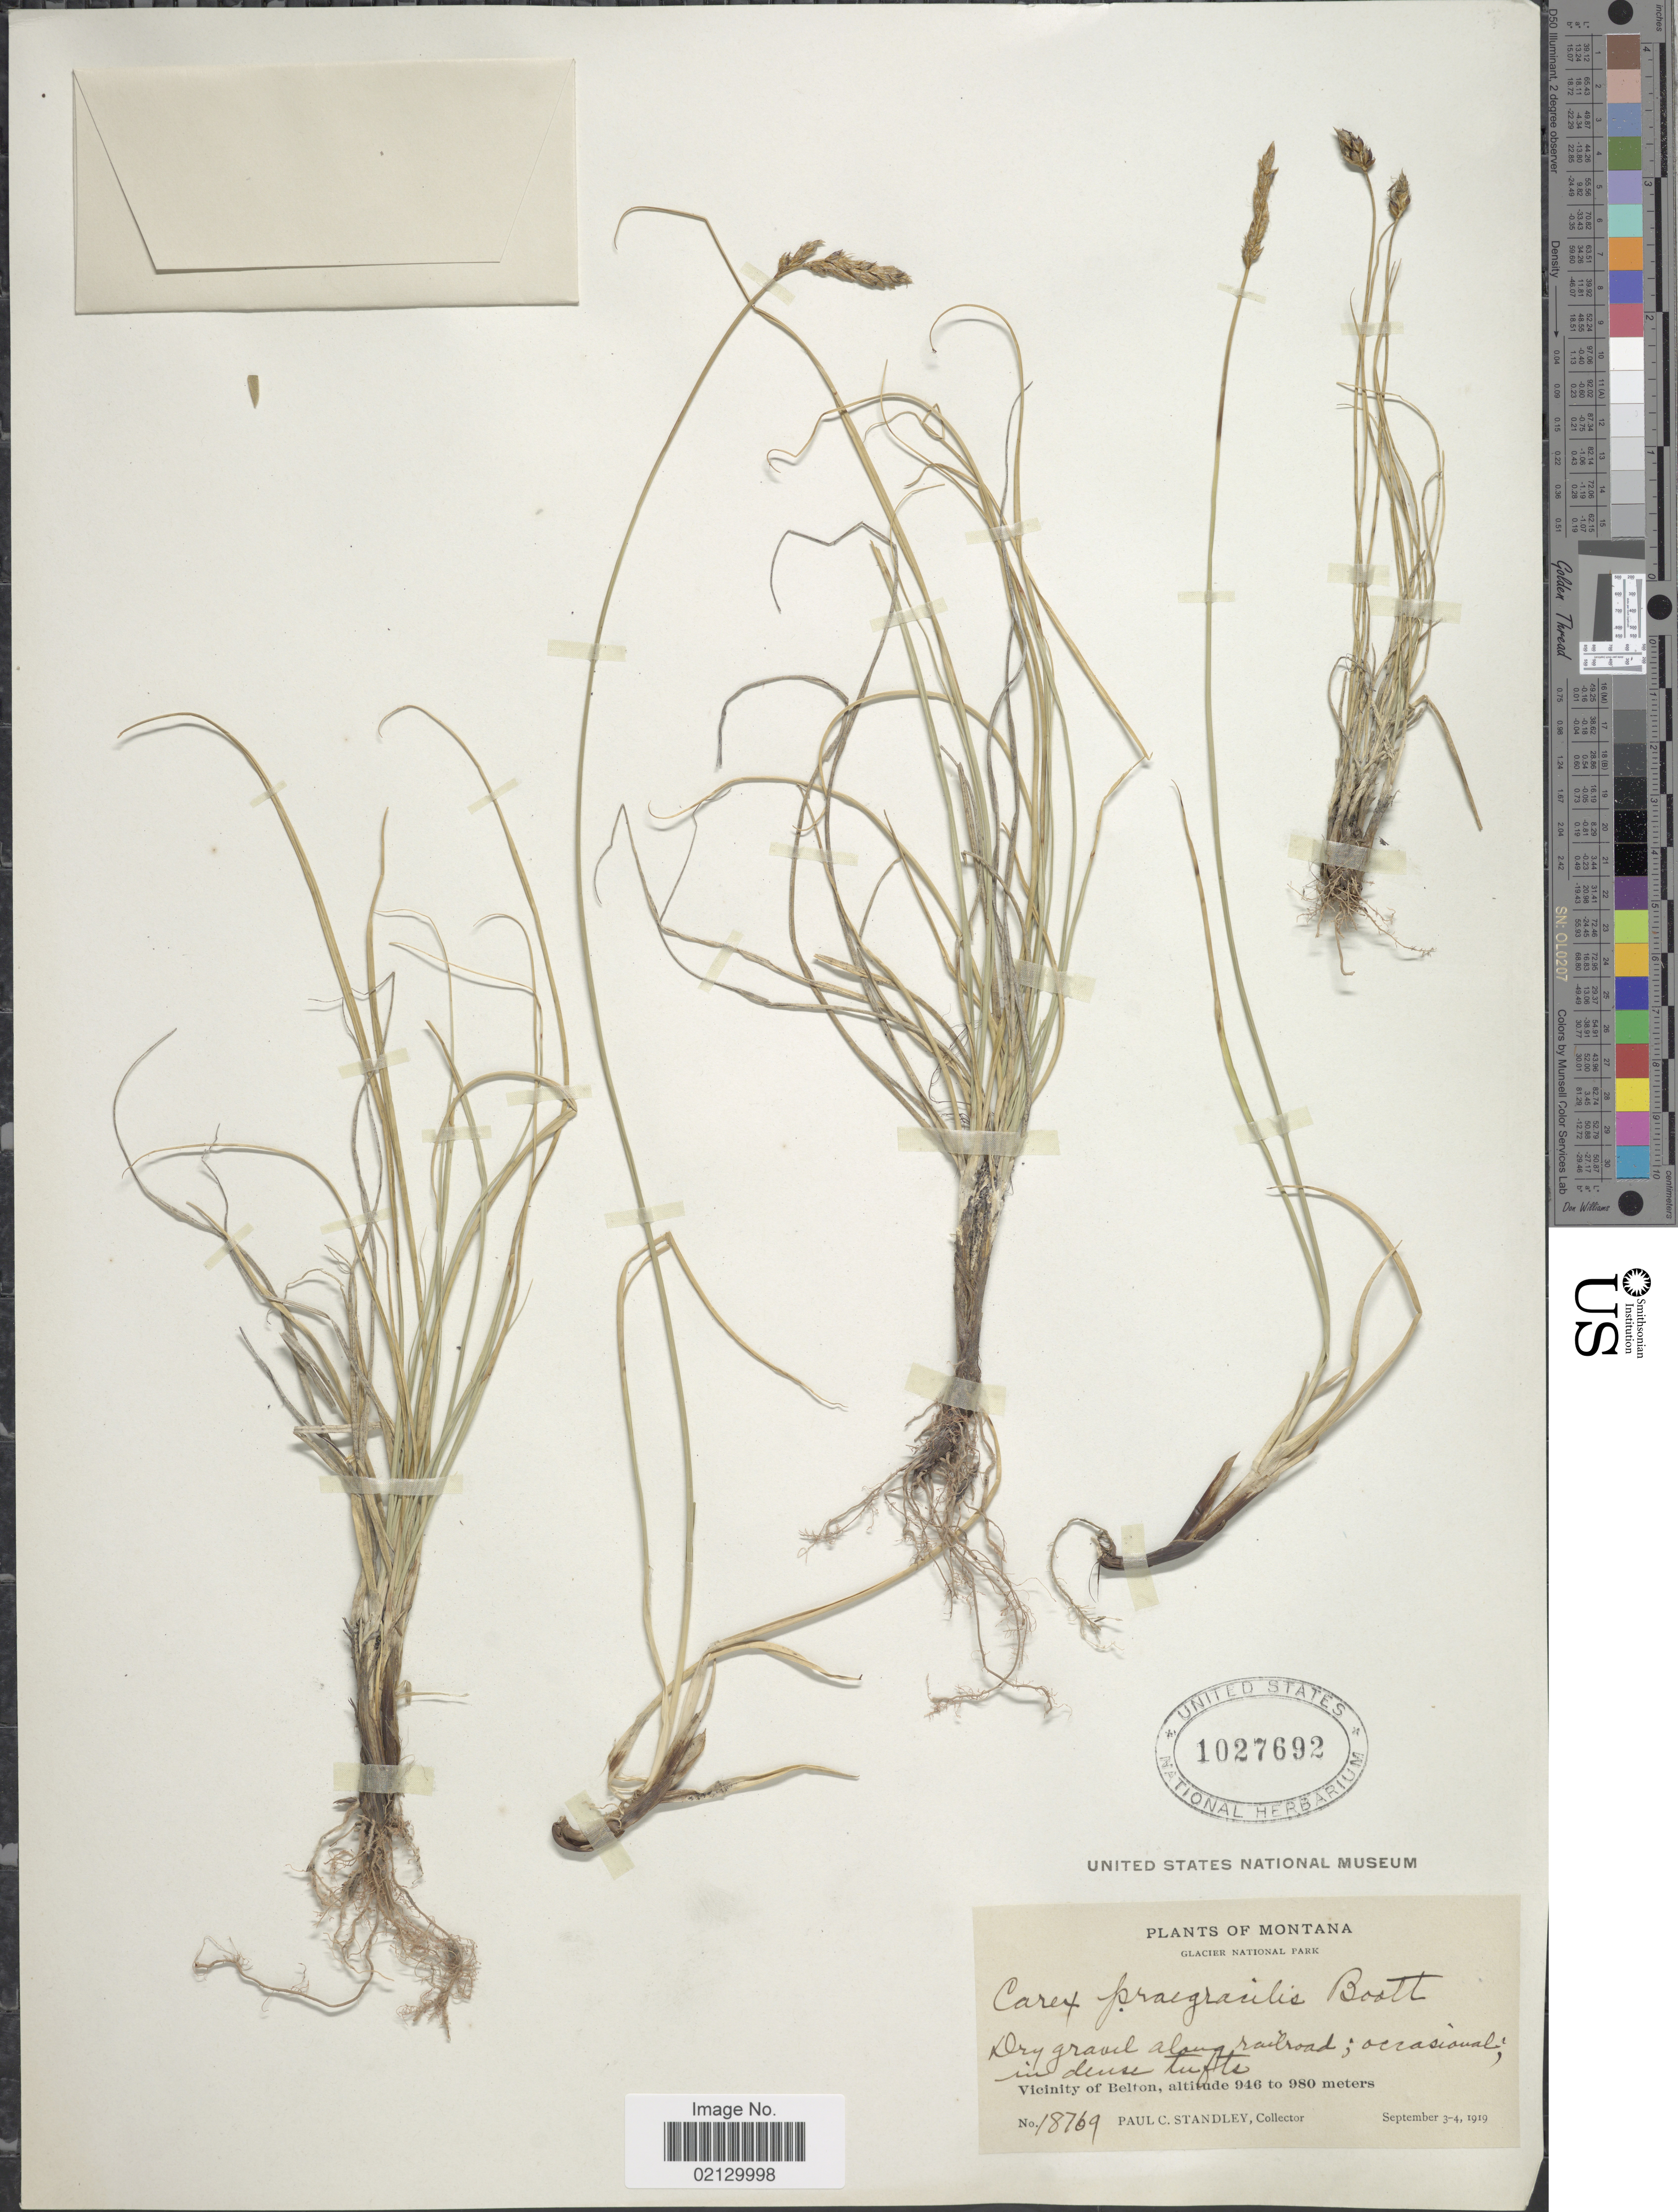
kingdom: Plantae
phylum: Tracheophyta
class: Liliopsida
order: Poales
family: Cyperaceae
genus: Carex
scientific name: Carex praegracilis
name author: W. Boott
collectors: P. C. Standley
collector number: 18769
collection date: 1919-09-03/1919-09-04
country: United States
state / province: Montana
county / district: Flathead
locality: Glacier National Park. Along railroad, Vicinity of Belton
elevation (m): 946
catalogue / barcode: US 1027692